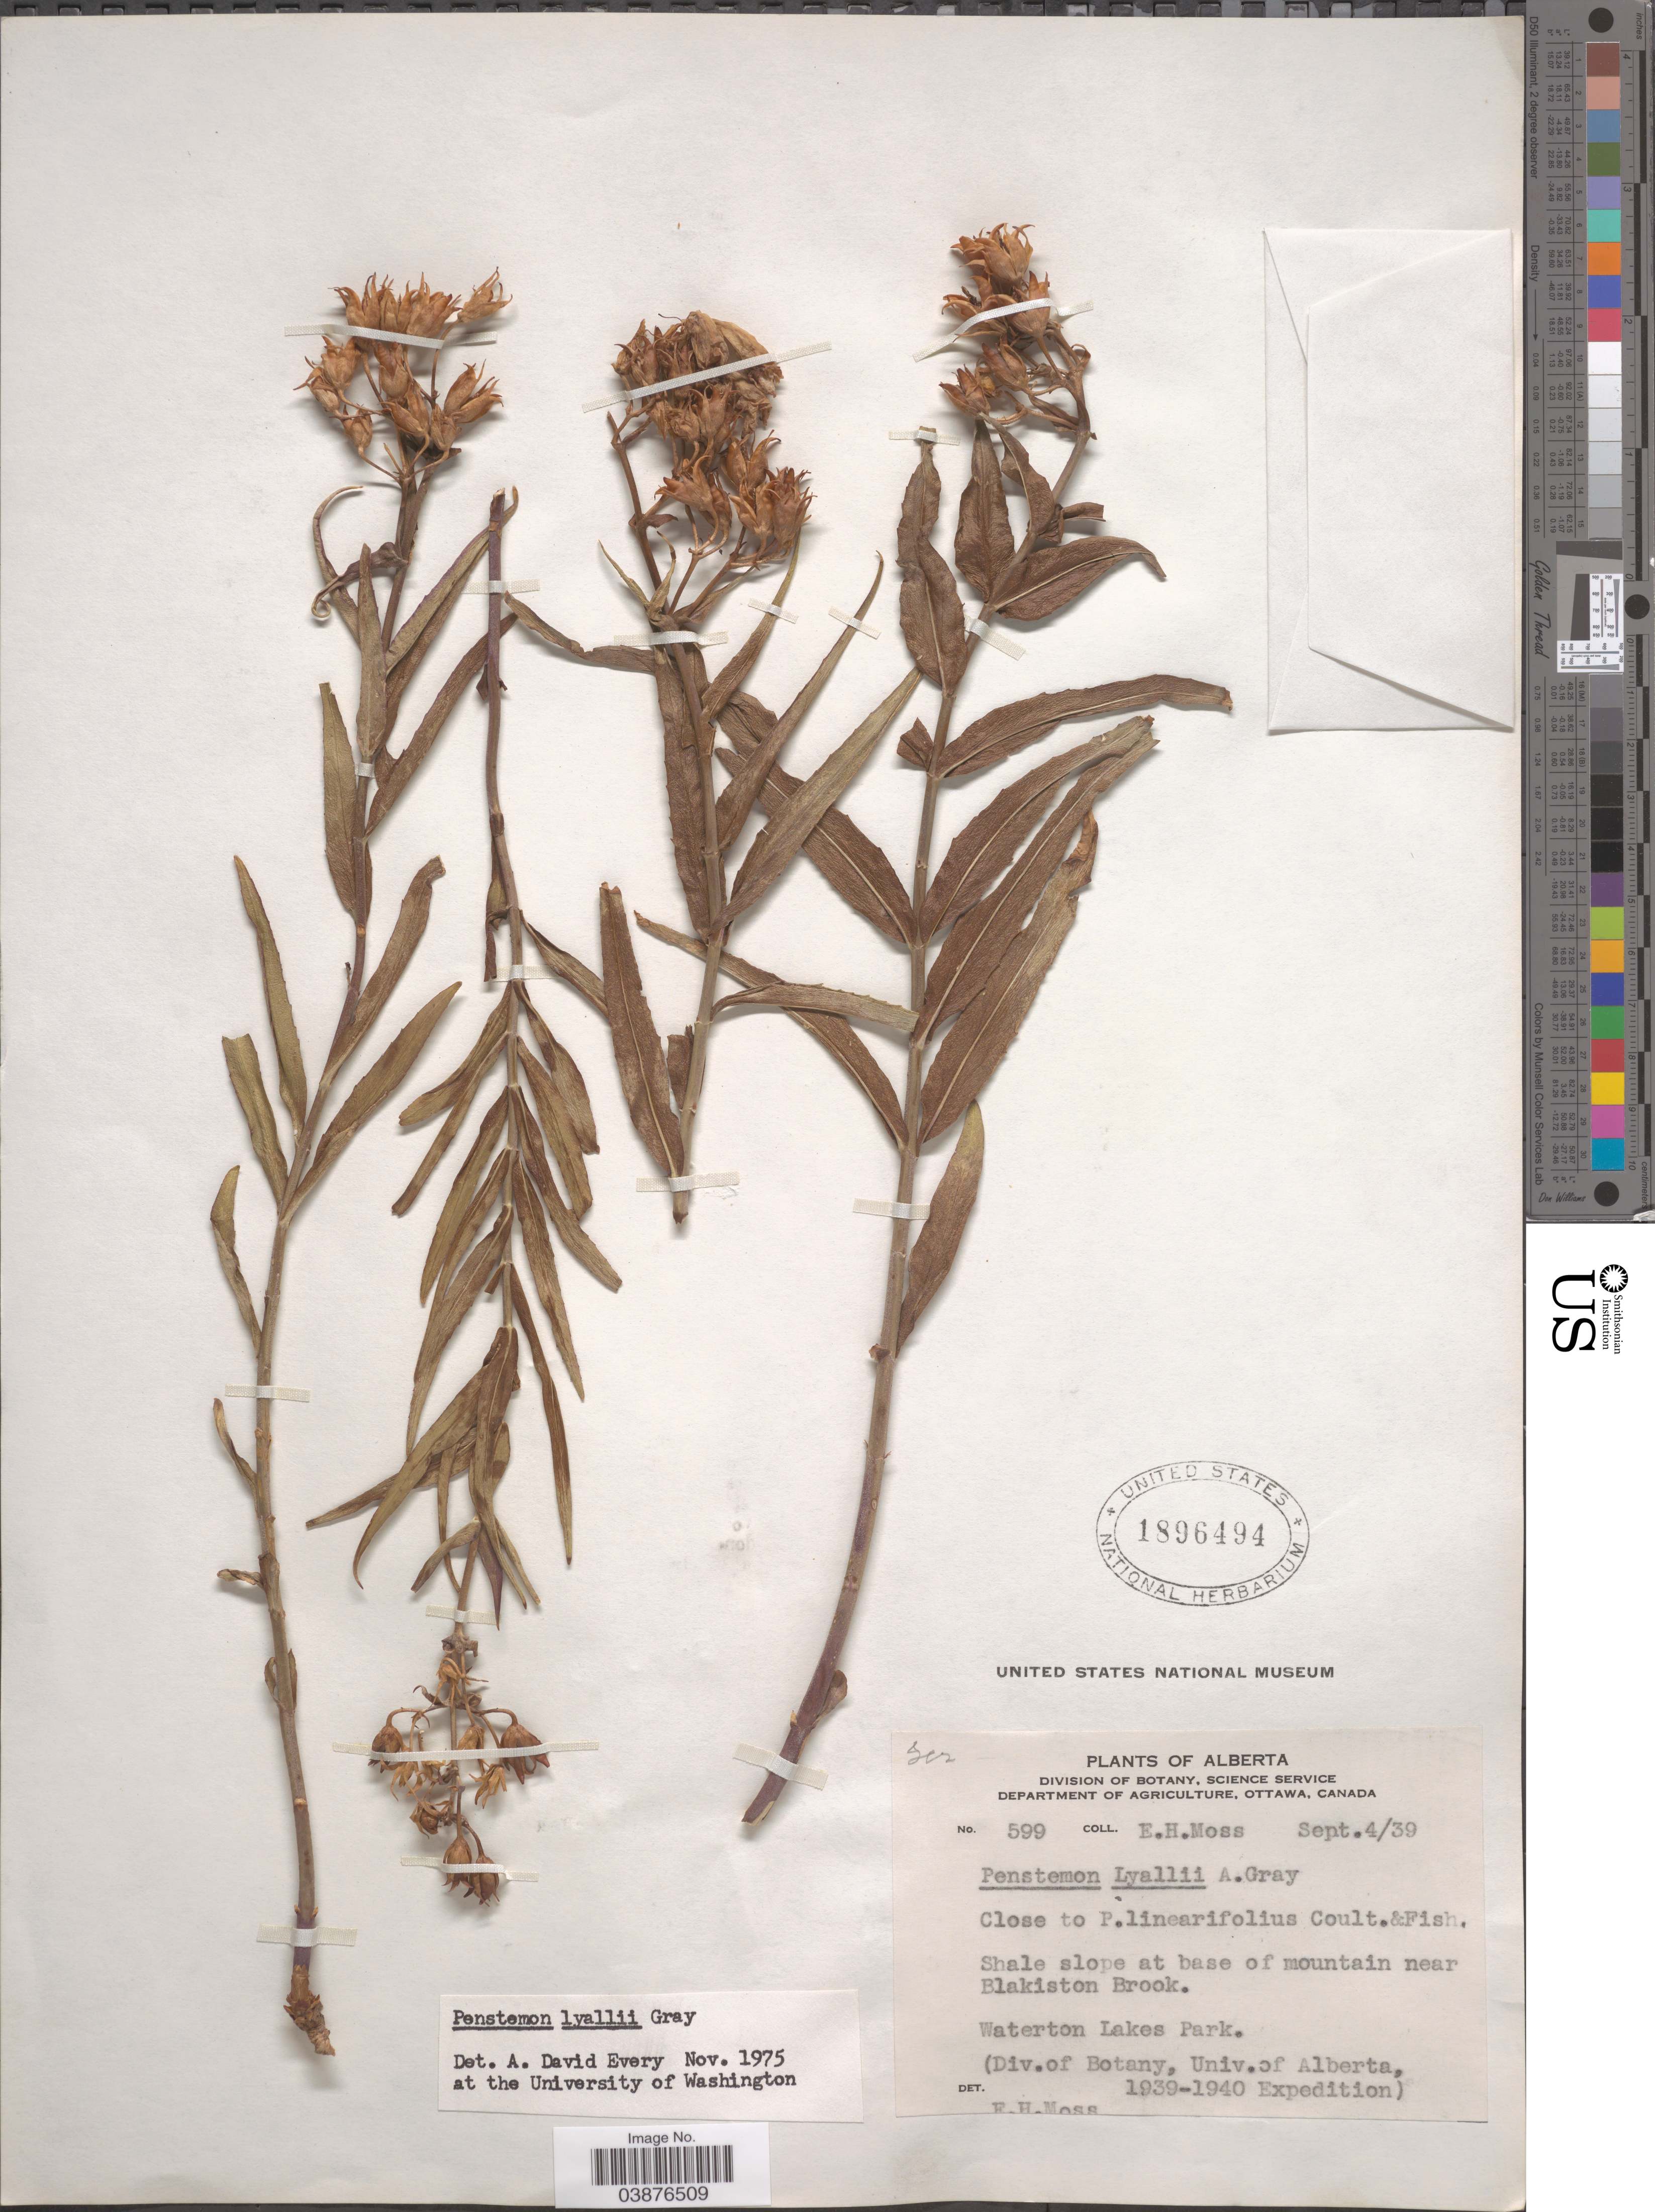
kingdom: Plantae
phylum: Tracheophyta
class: Magnoliopsida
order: Lamiales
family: Plantaginaceae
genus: Penstemon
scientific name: Penstemon lyallii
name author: (A. Gray) A. Gray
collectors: E. Moss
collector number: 599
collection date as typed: Transcribed d/m/y: 4/9/39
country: Canada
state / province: Alberta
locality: Shale slope at base of mountain near Blakiston Brook. Waterton Lakes Park.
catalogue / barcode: US 1896494